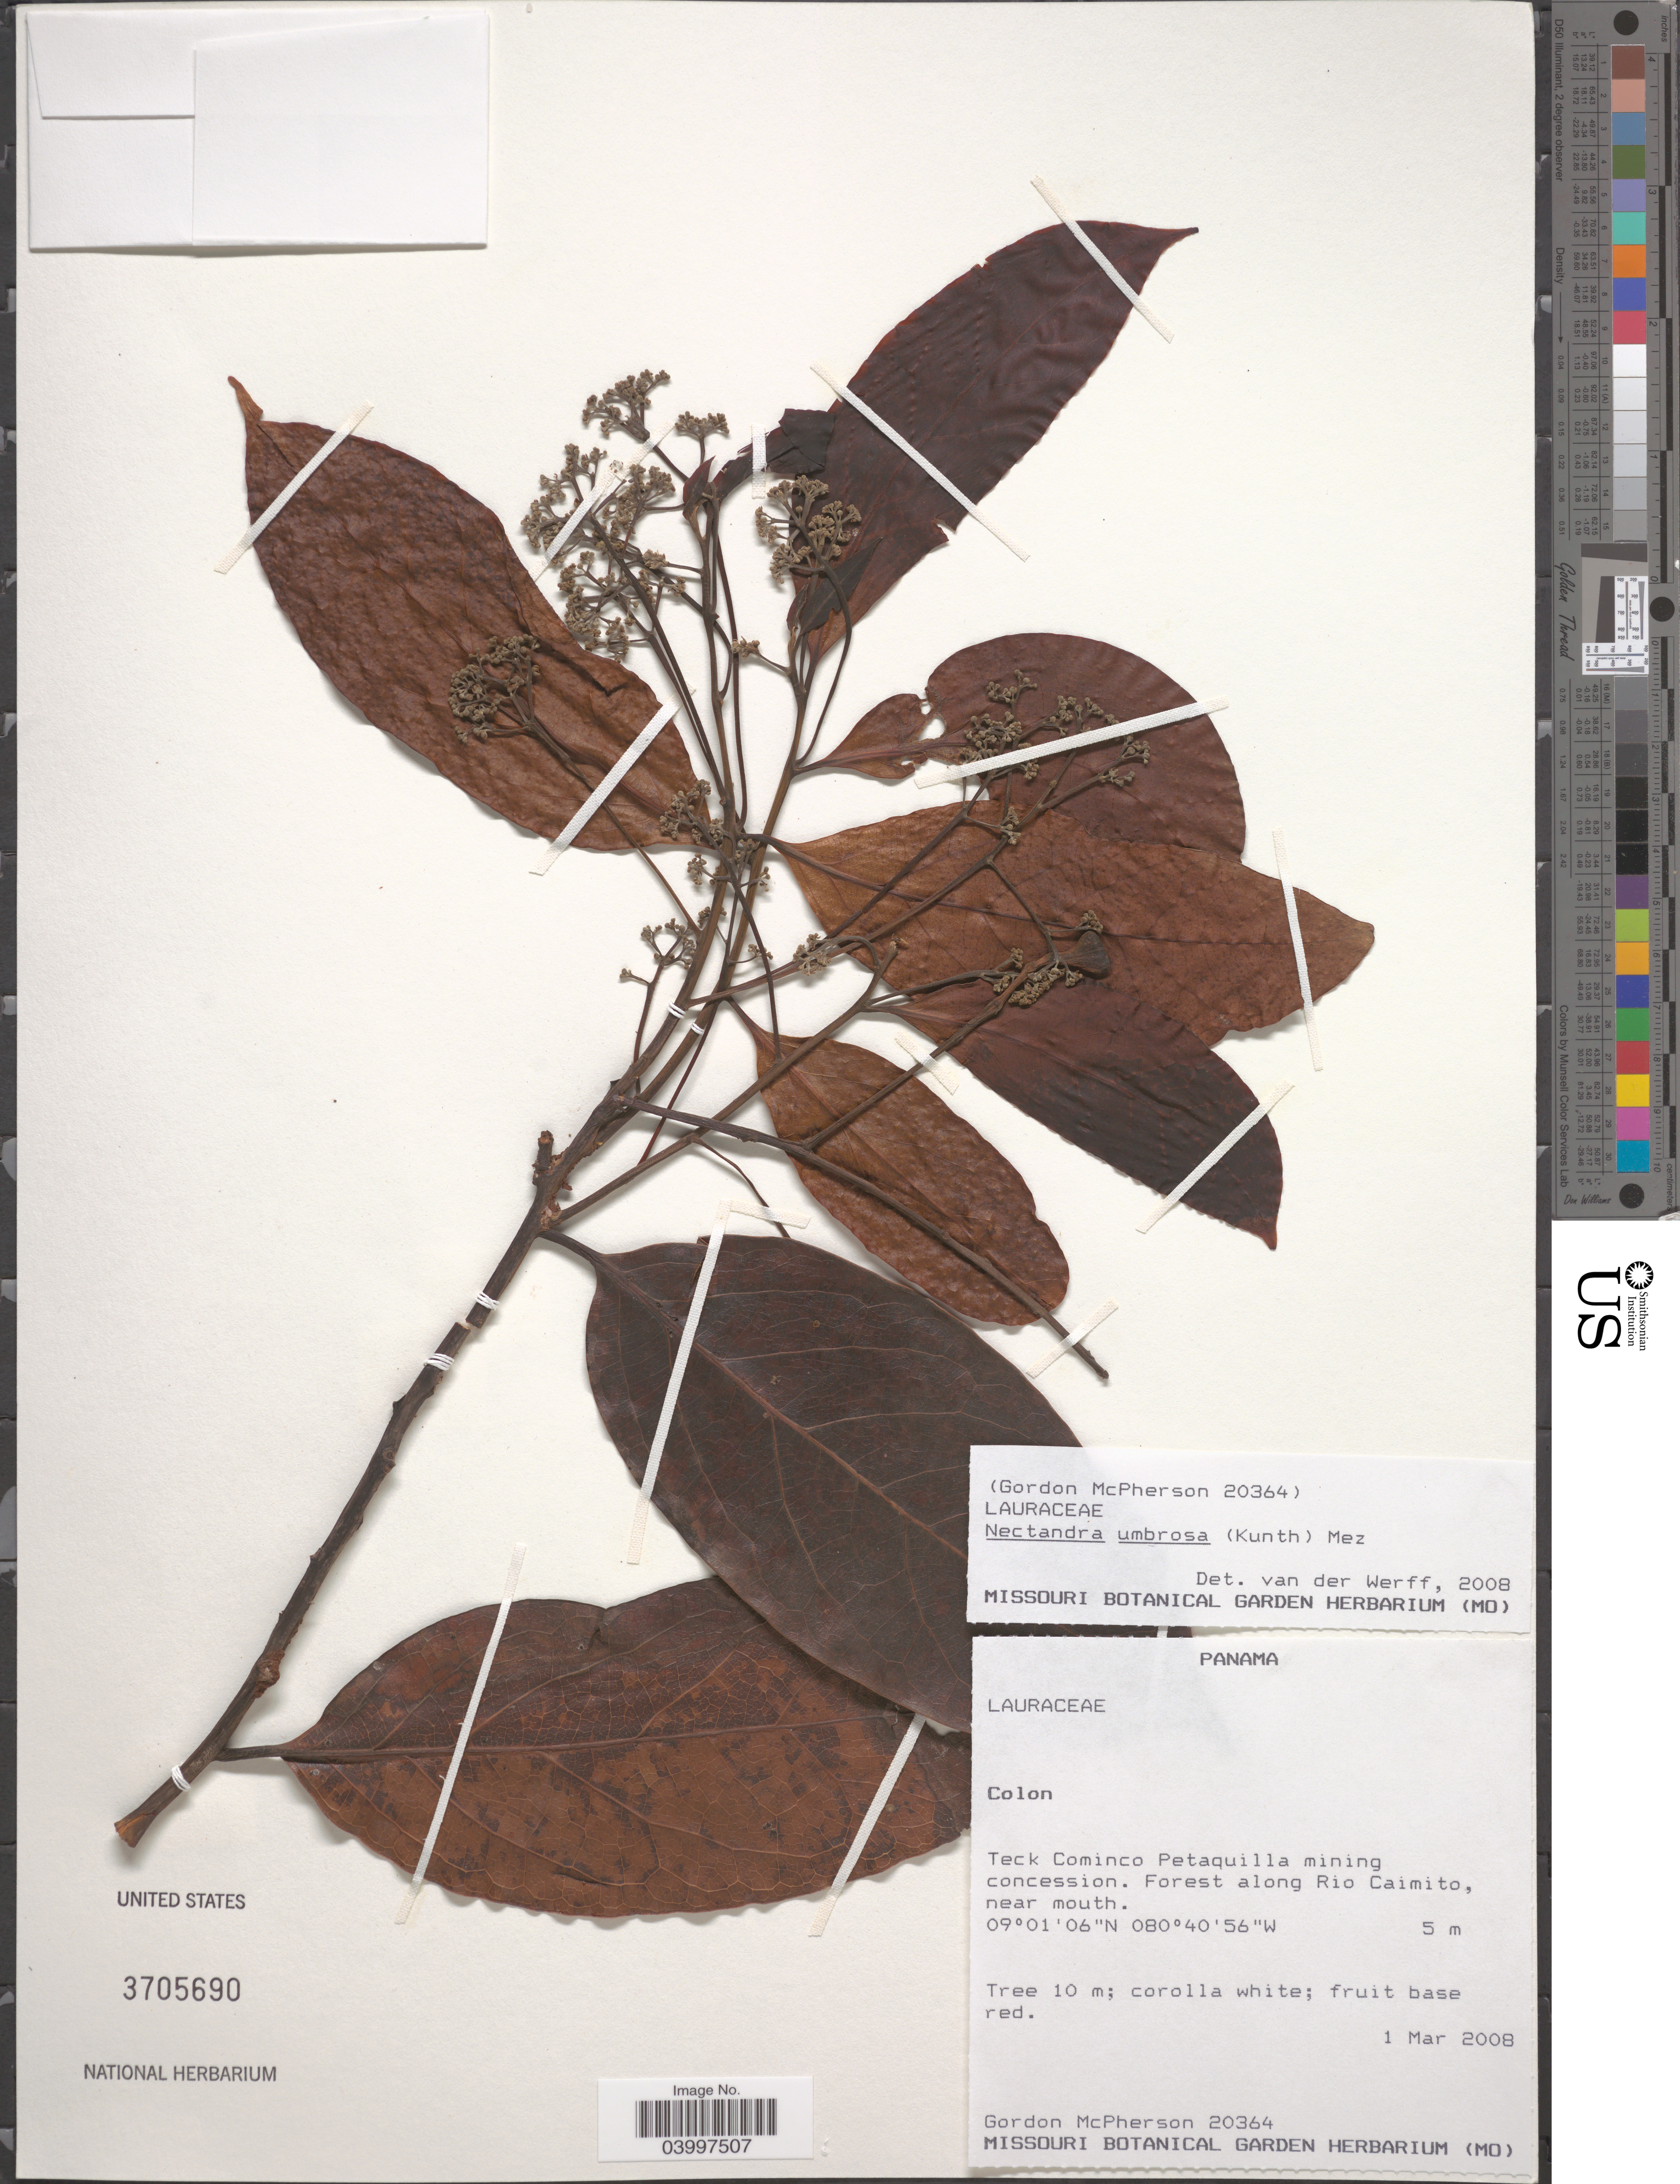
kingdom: Plantae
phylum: Tracheophyta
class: Magnoliopsida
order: Laurales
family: Lauraceae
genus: Nectandra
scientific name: Nectandra umbrosa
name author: (Kunth) Mez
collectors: G. McPherson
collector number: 20364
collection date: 2008-03-01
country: Panama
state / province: Colón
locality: Teck Cominco Petaquilla mining concession. Forest along Rio Caimito, near mouth.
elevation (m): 5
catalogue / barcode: US 3705690